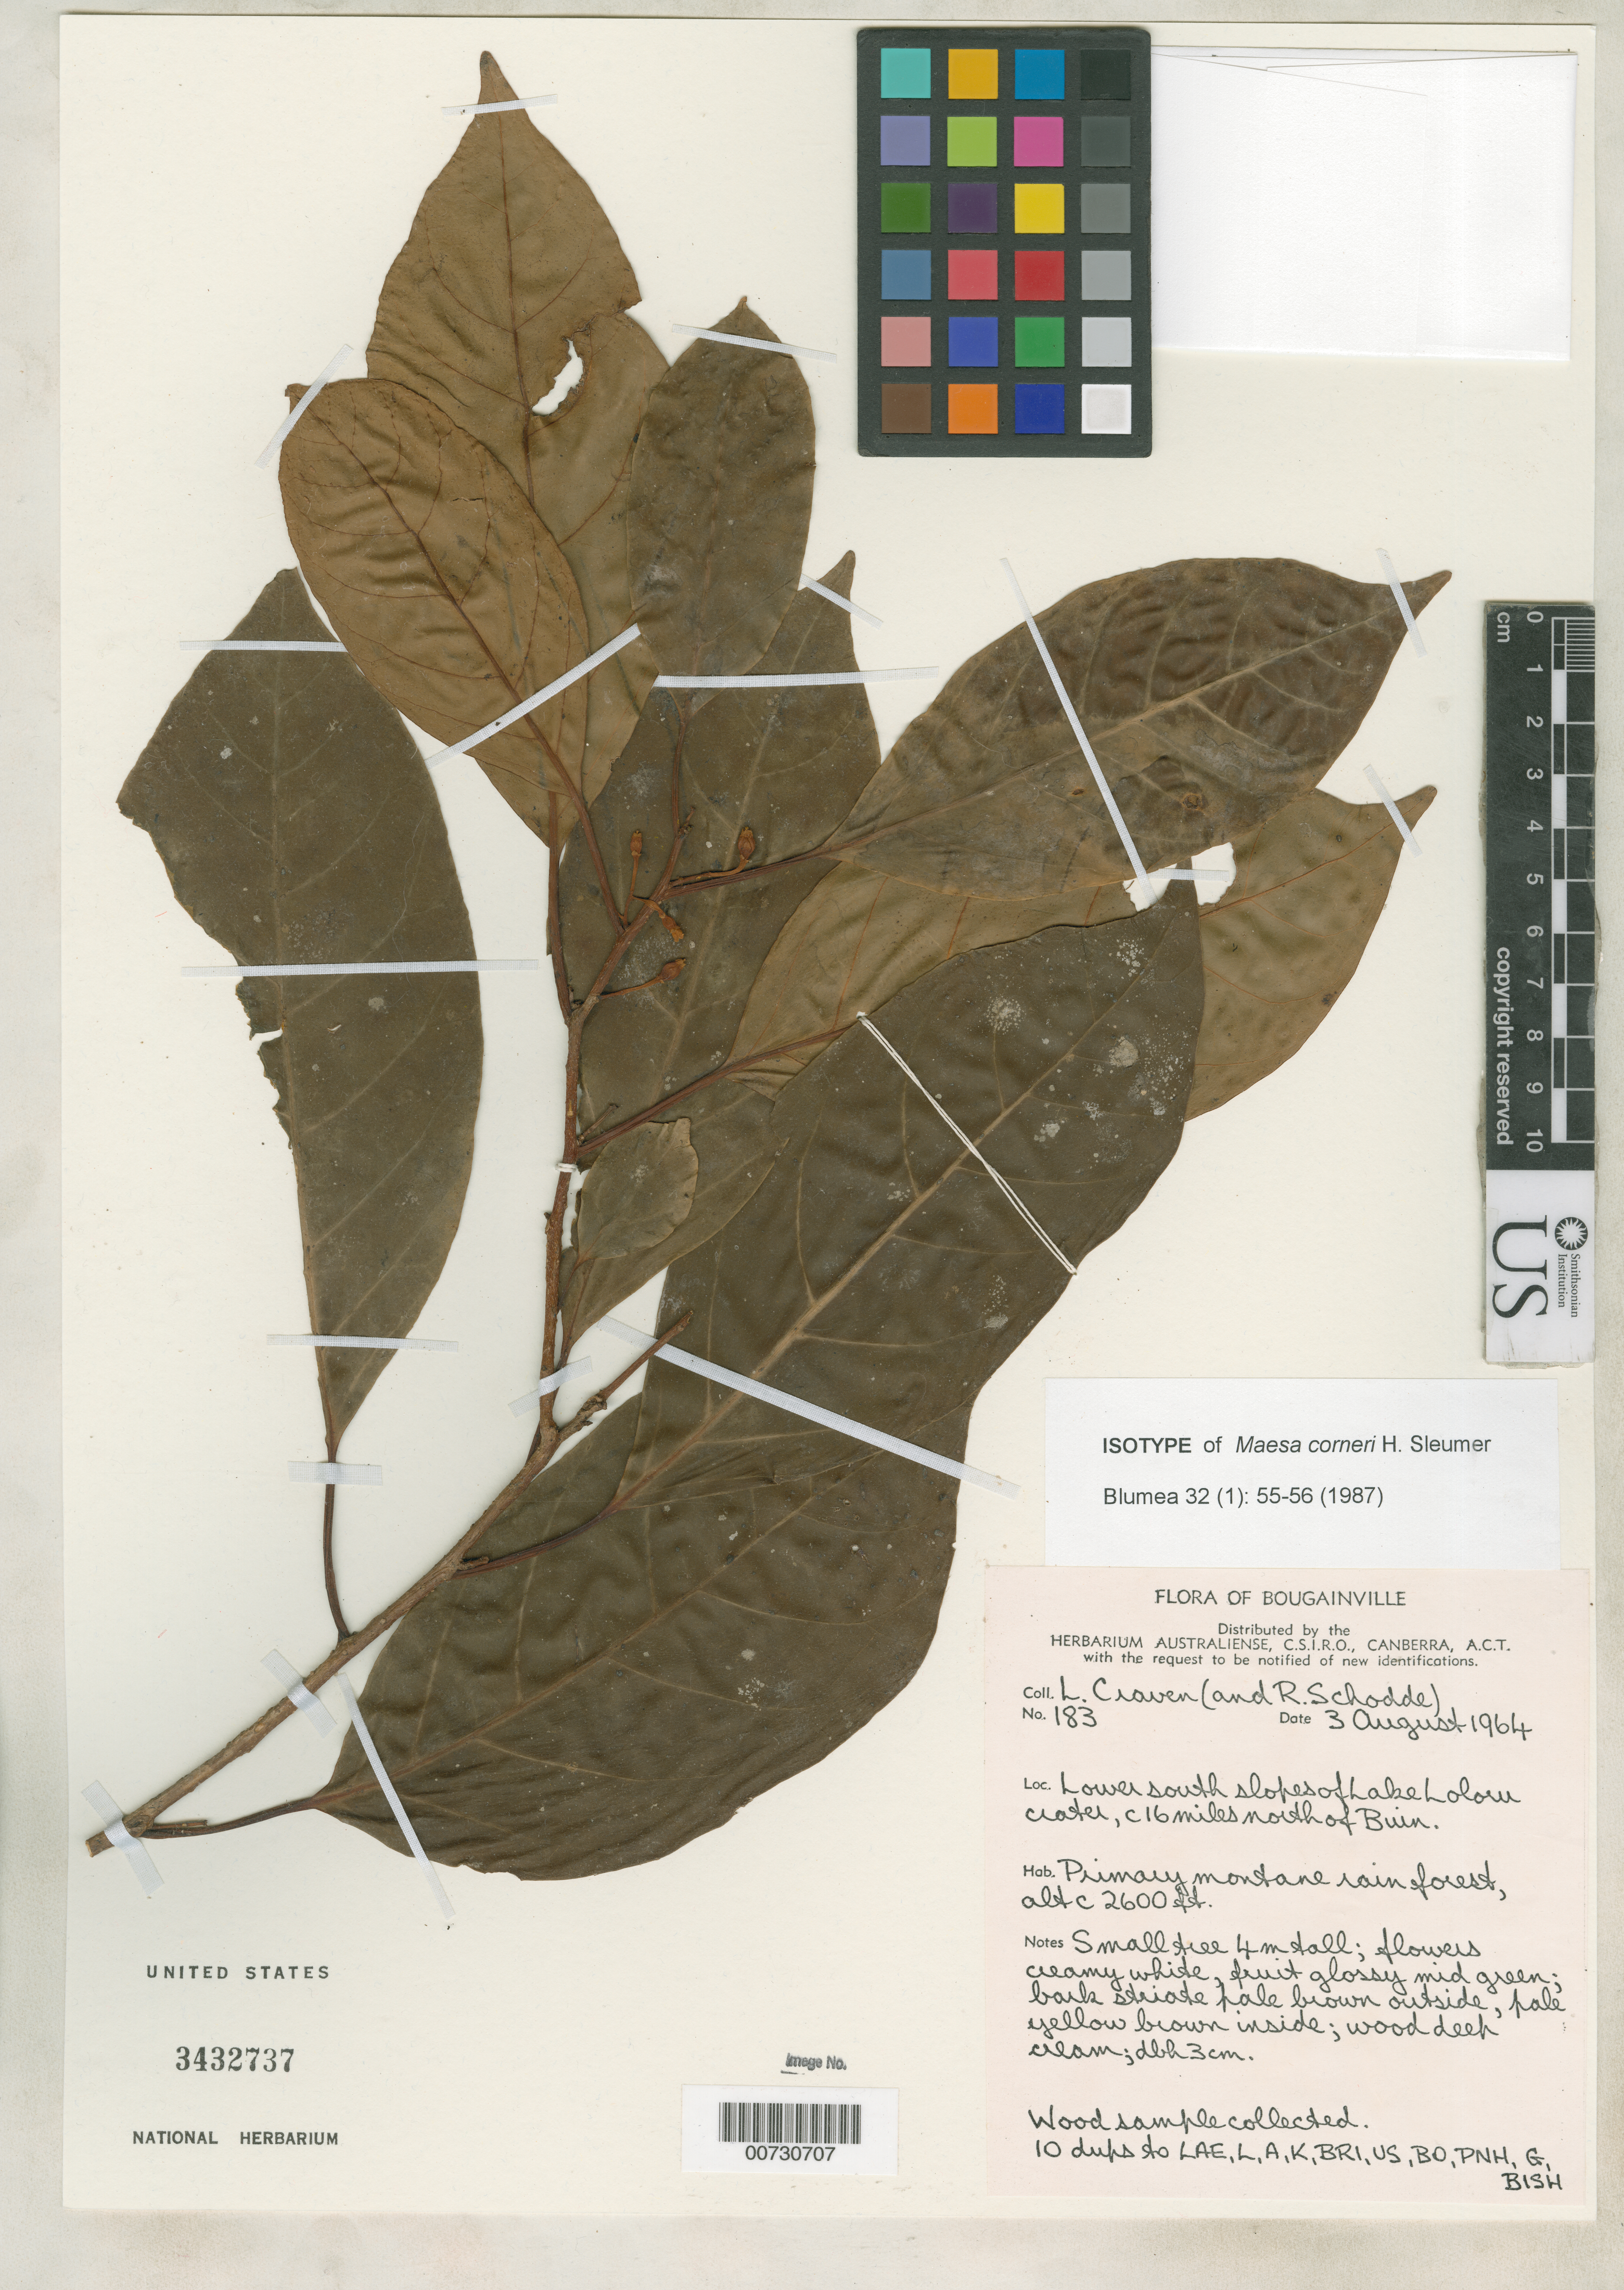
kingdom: Plantae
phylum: Tracheophyta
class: Magnoliopsida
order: Ericales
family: Primulaceae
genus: Maesa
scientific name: Maesa corneri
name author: Sleumer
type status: Isotype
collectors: L. A. Craven & R. Schodde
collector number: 183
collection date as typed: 03 Aug 1964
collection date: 1964-08-03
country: Papua New Guinea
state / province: Bougainville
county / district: Buin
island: Bougainville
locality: Lower S slopes of Lake Lolow crater, c 16 mi. N of Buin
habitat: Primary montane forest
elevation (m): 792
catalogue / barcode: US 3432737